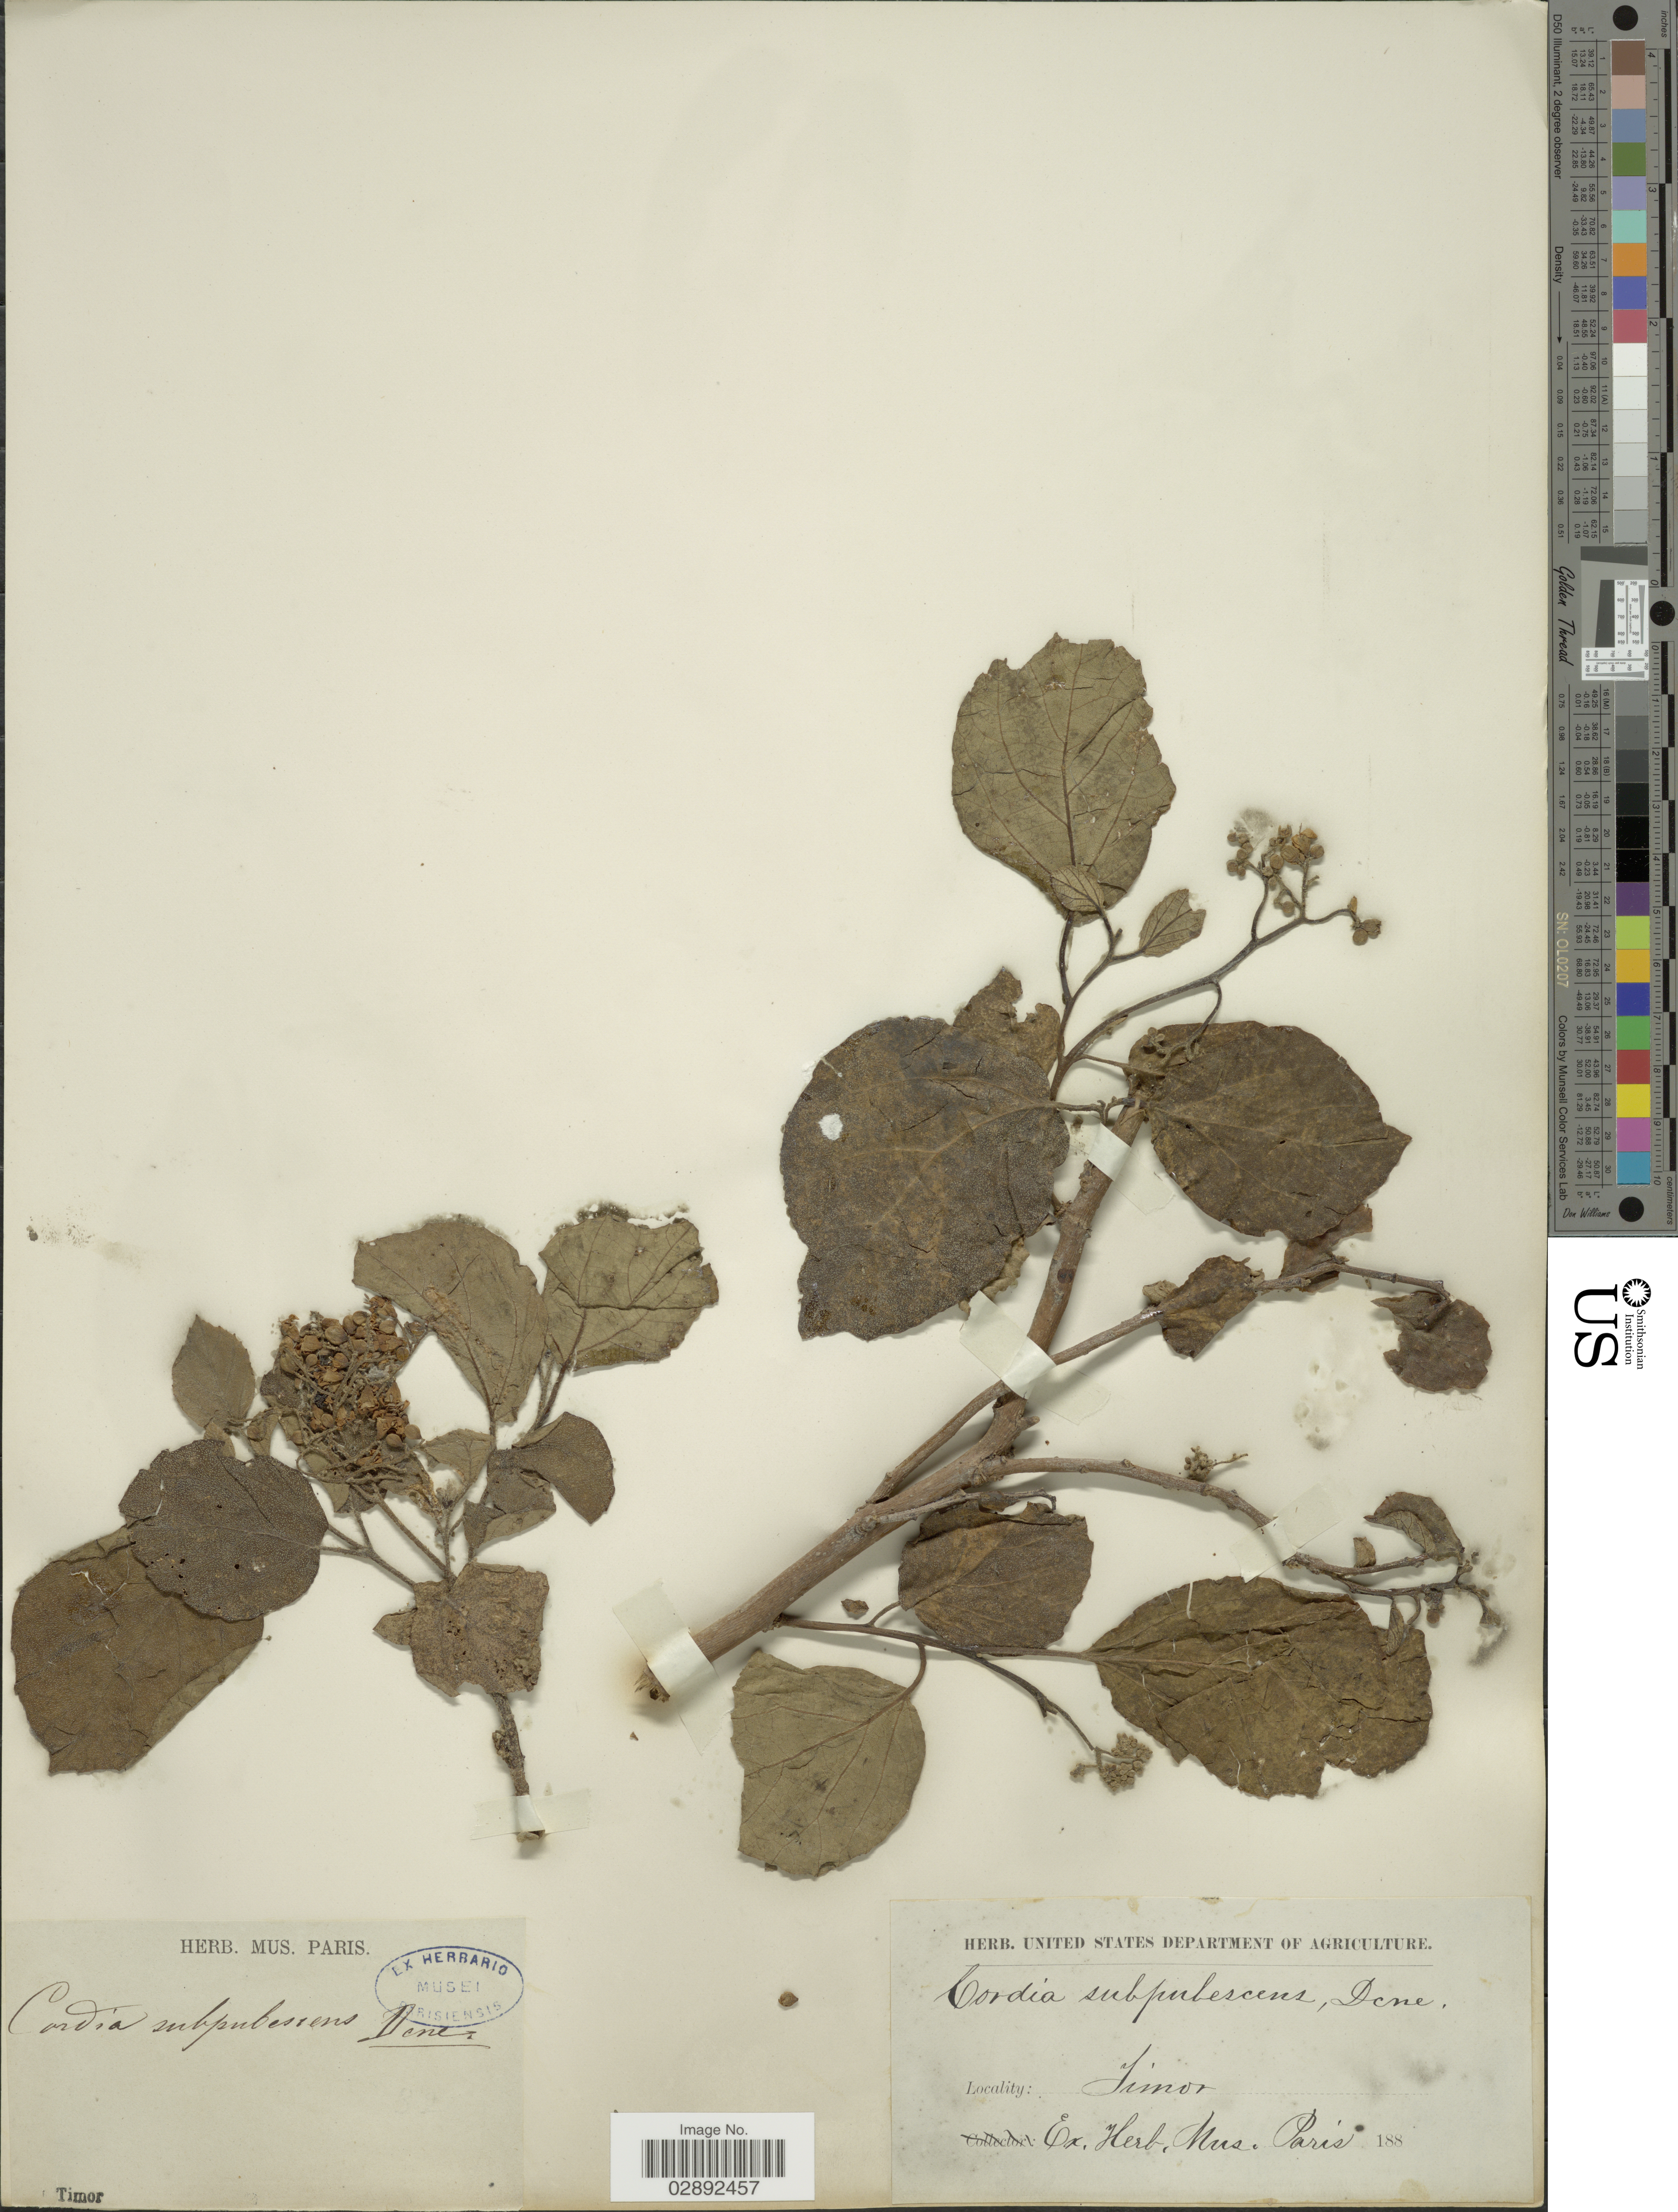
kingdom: Plantae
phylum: Tracheophyta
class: Magnoliopsida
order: Boraginales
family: Cordiaceae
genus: Cordia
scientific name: Cordia subpubescens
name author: Decne.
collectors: ex herb. Mus. Paris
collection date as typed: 188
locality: Timor